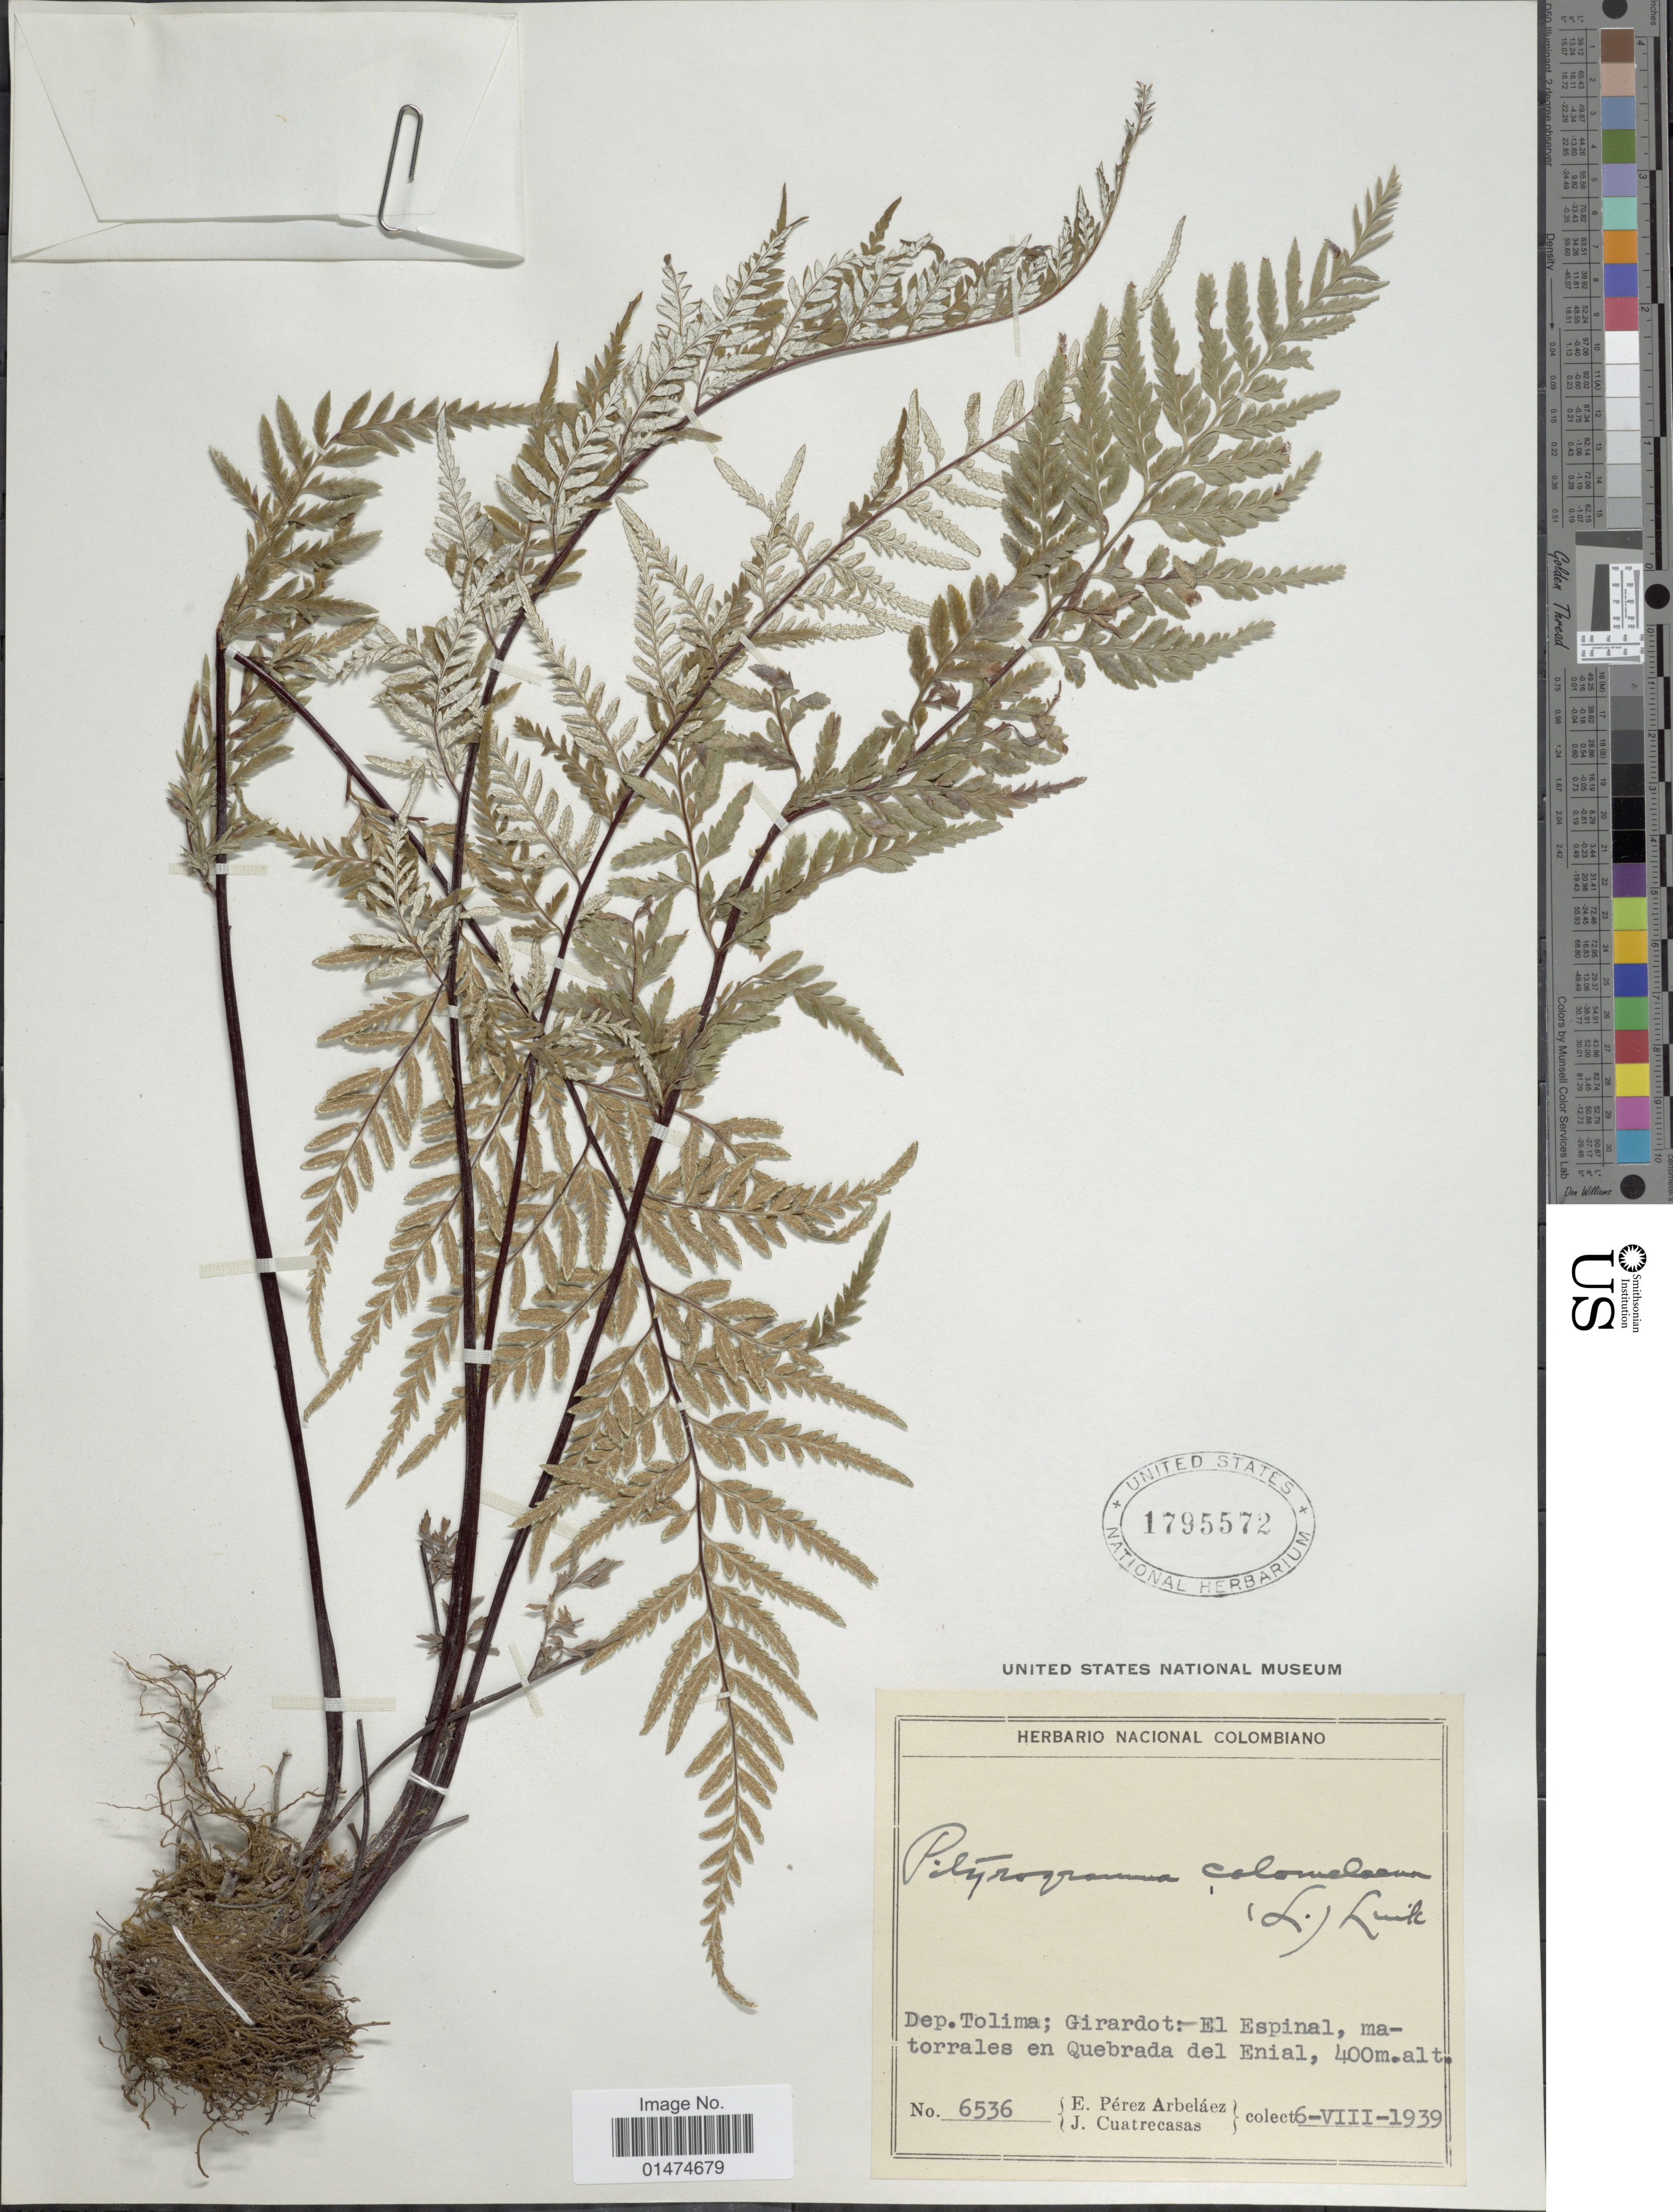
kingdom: Plantae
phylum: Tracheophyta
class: Polypodiopsida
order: Polypodiales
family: Pteridaceae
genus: Pityrogramma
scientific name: Pityrogramma calomelanos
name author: (L.) Link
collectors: E. Pérez Arbeláez & J. Cuatrecasas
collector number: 6536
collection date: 1939-08-06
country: Colombia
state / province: Tolima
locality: Dep. Tolima; Girardot: El Espinal, matorrales en Quebrada del Enial.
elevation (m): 400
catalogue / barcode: US 1795572